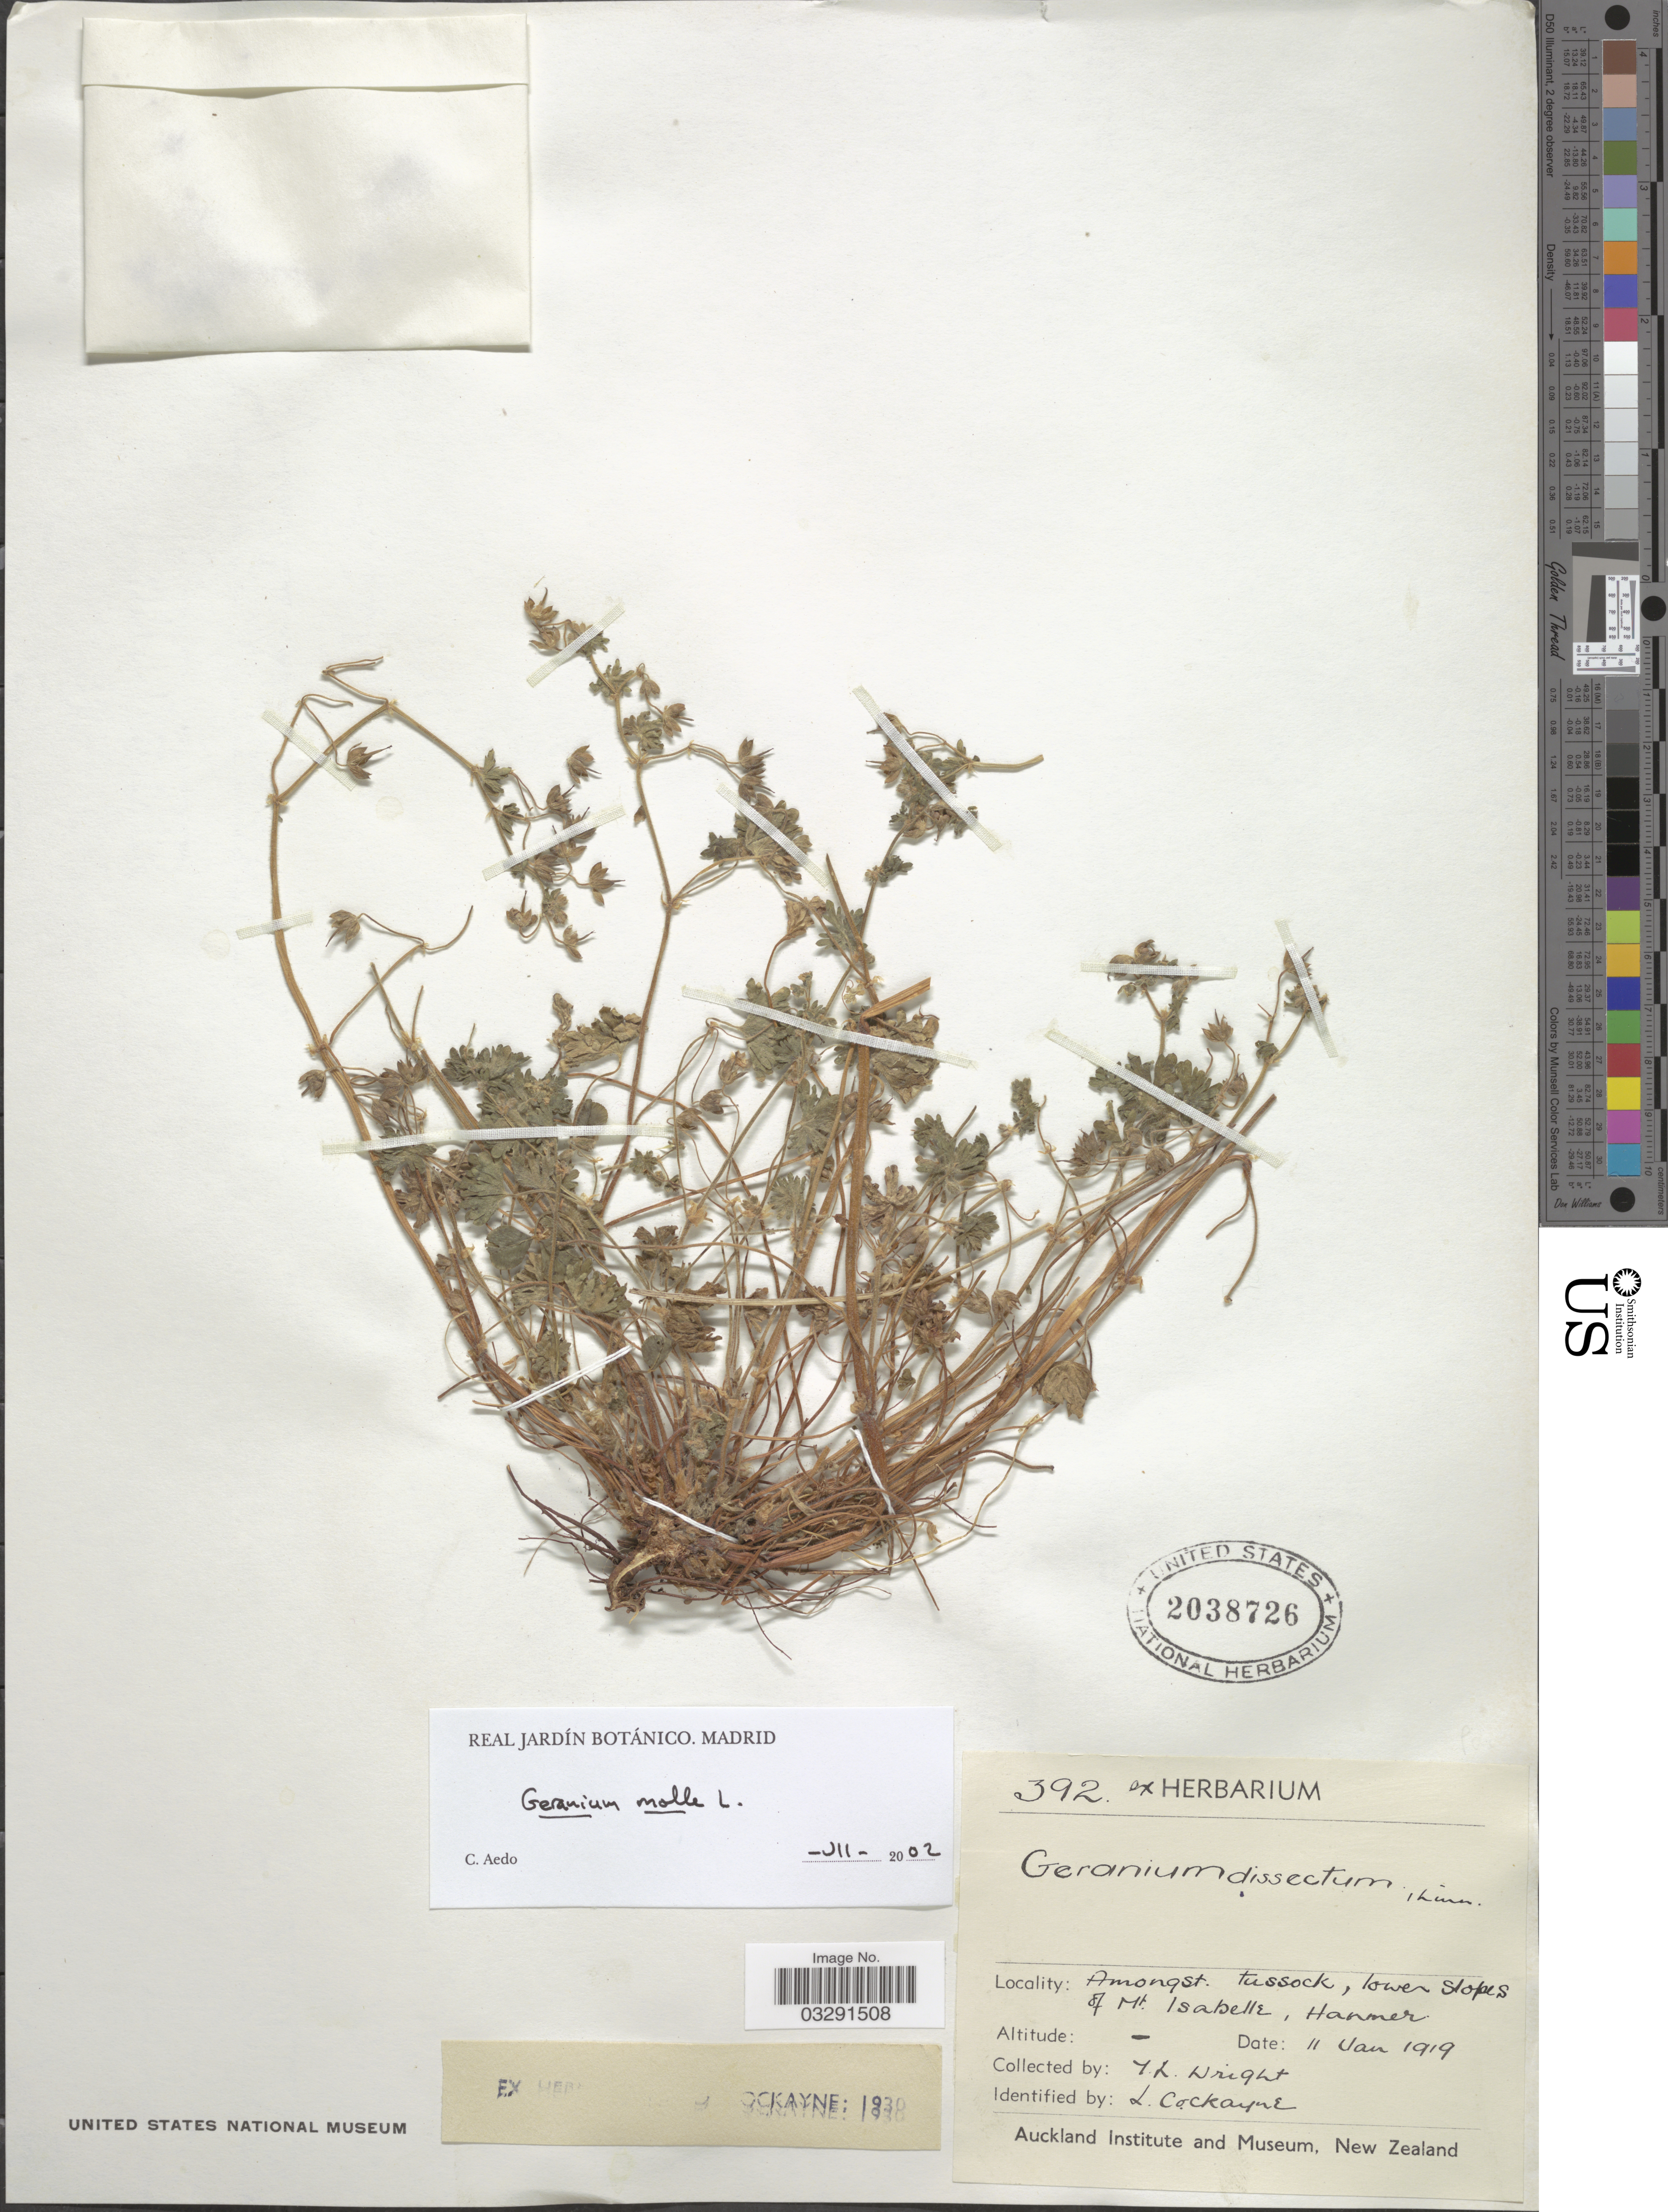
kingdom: Plantae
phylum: Tracheophyta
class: Magnoliopsida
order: Geraniales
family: Geraniaceae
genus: Geranium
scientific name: Geranium molle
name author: L.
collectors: K. Wright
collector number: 392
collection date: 1919-01-11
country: New Zealand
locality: Amongst tussock, lower slopes of Mt. Isabelle, Hanmer.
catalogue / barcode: US 2038726